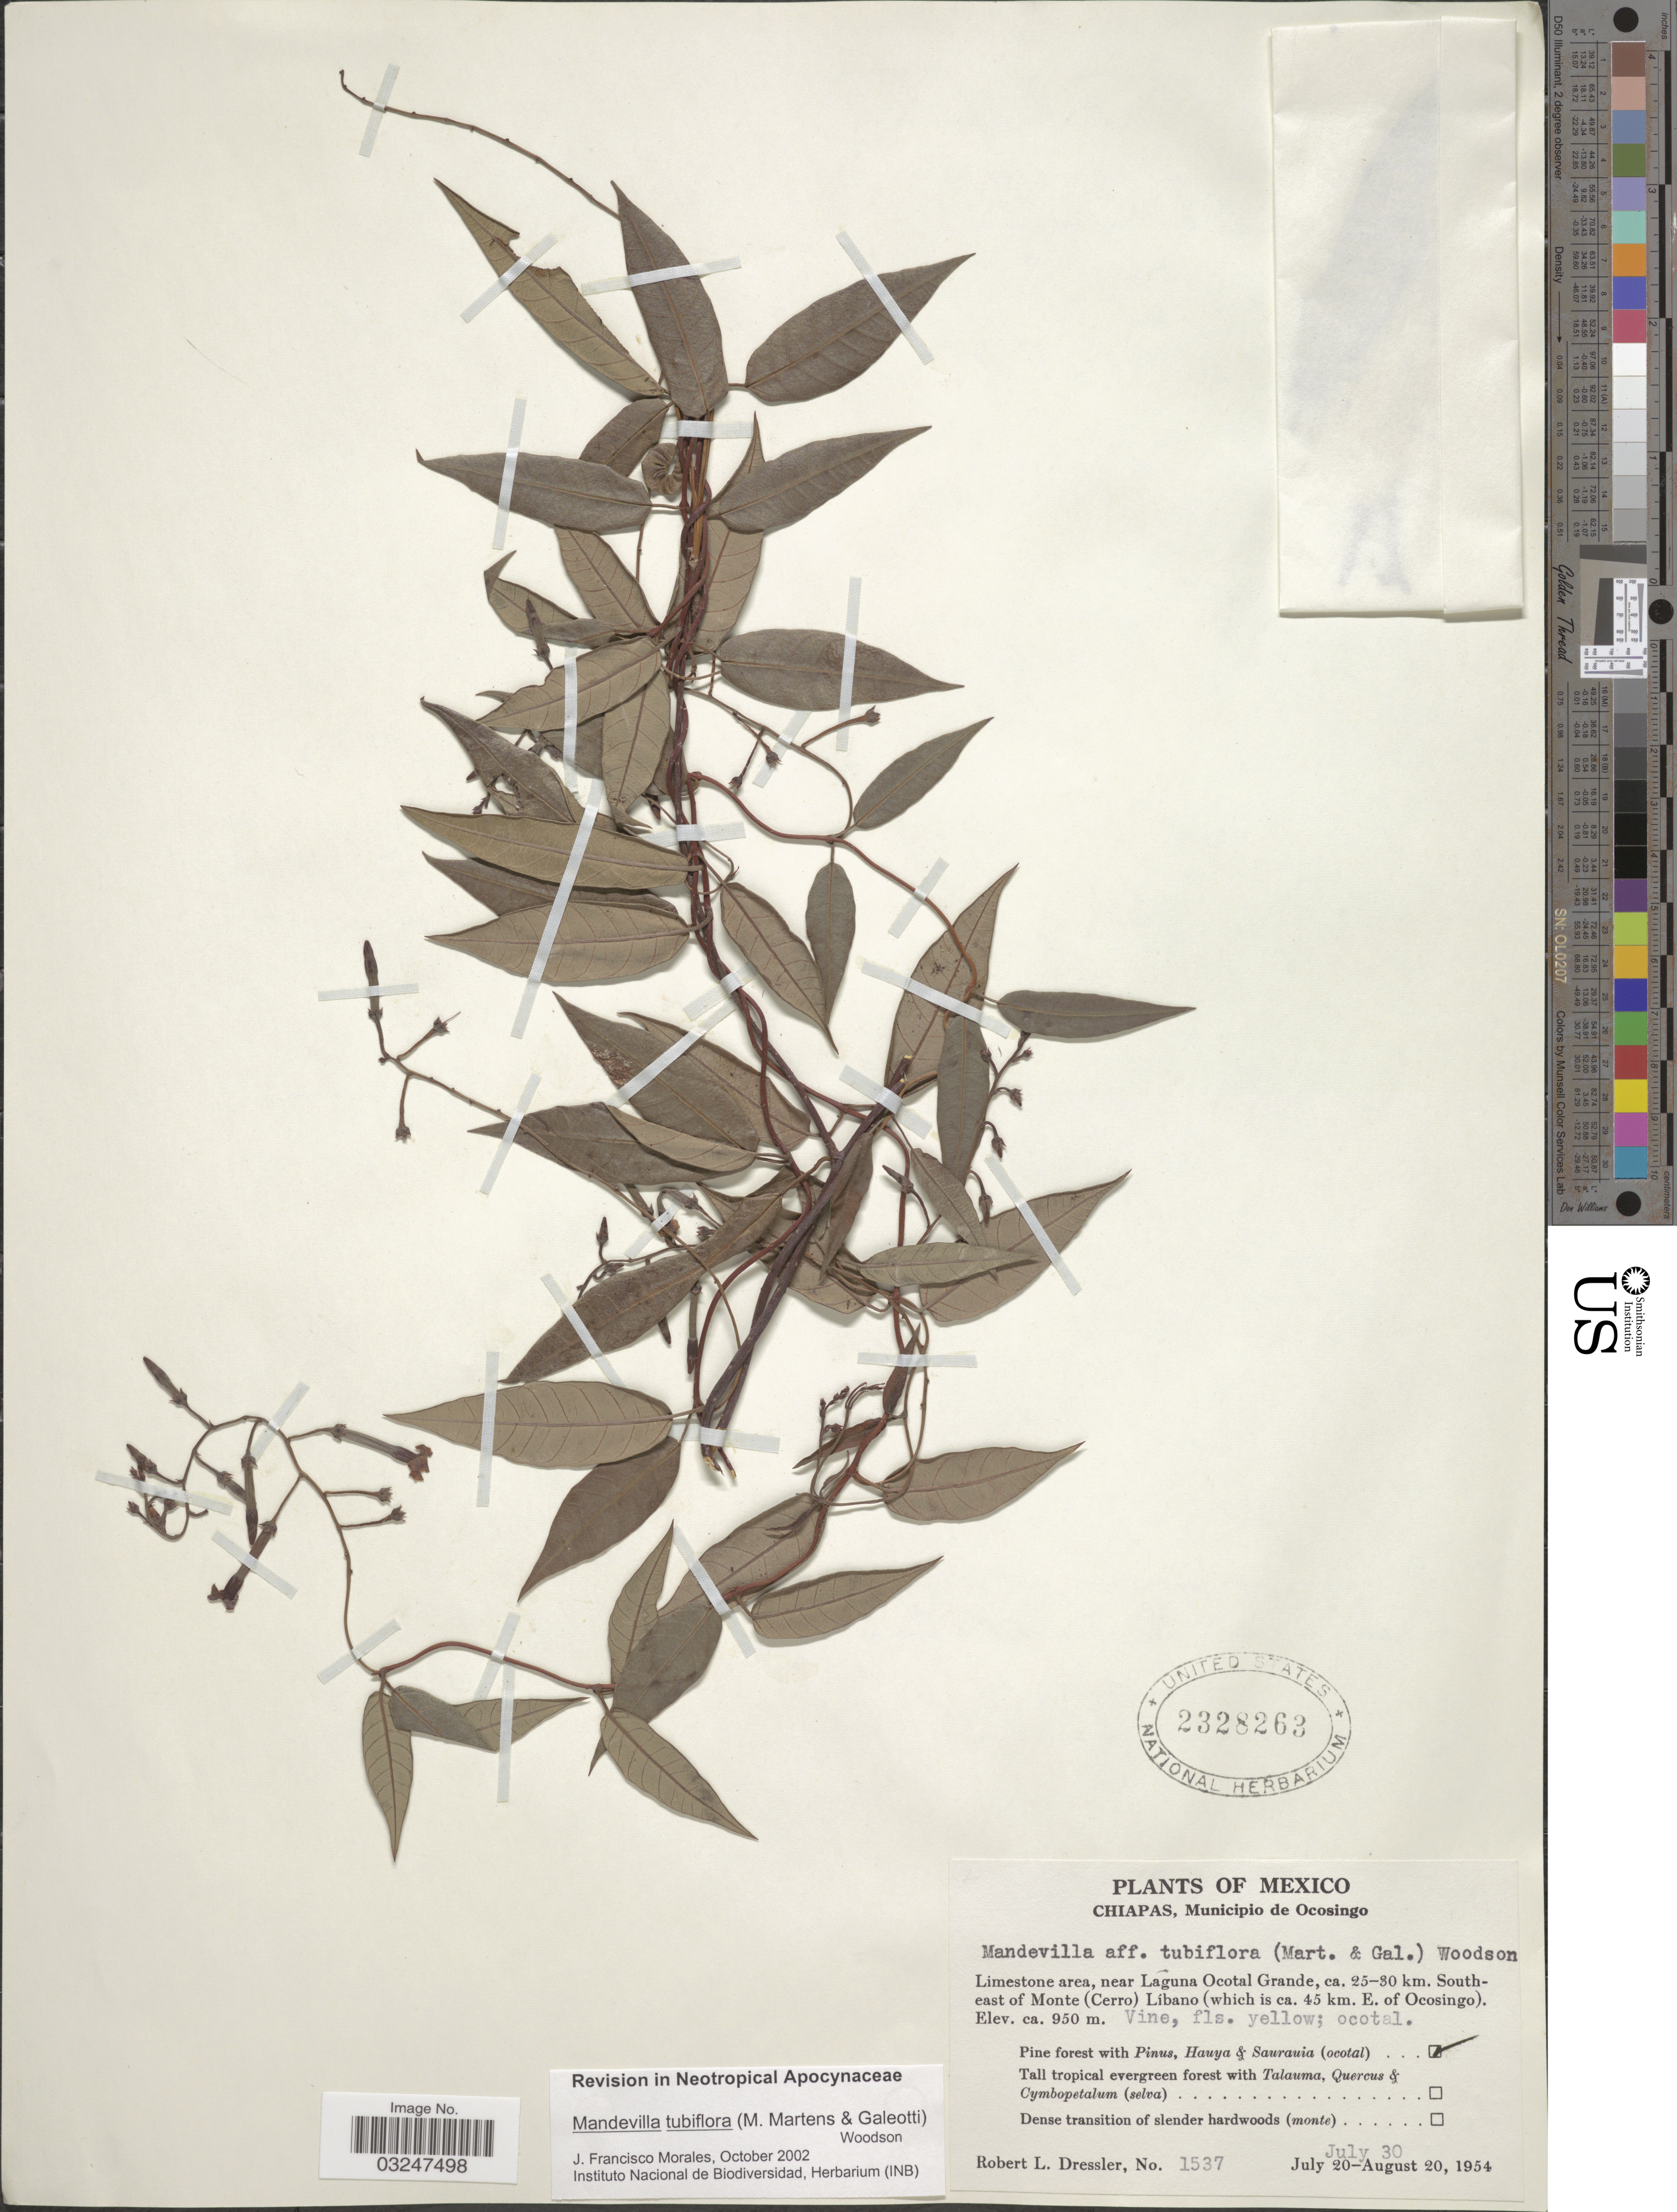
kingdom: Plantae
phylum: Tracheophyta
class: Magnoliopsida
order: Gentianales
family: Apocynaceae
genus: Mandevilla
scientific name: Mandevilla tubiflora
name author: (M. Martens & Galeotti) Woodson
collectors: R. Dressler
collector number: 1537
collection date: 1954-07-30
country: Mexico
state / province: Chiapas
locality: Municipio de Ocosingo. Limestone area, near Laguna Ocotal Grande, ca. 25-30 km. Southeast of Monte (Cerro) Líbano (which is ca. 45 km. E. of Ocosingo).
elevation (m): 950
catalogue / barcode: US 2328263